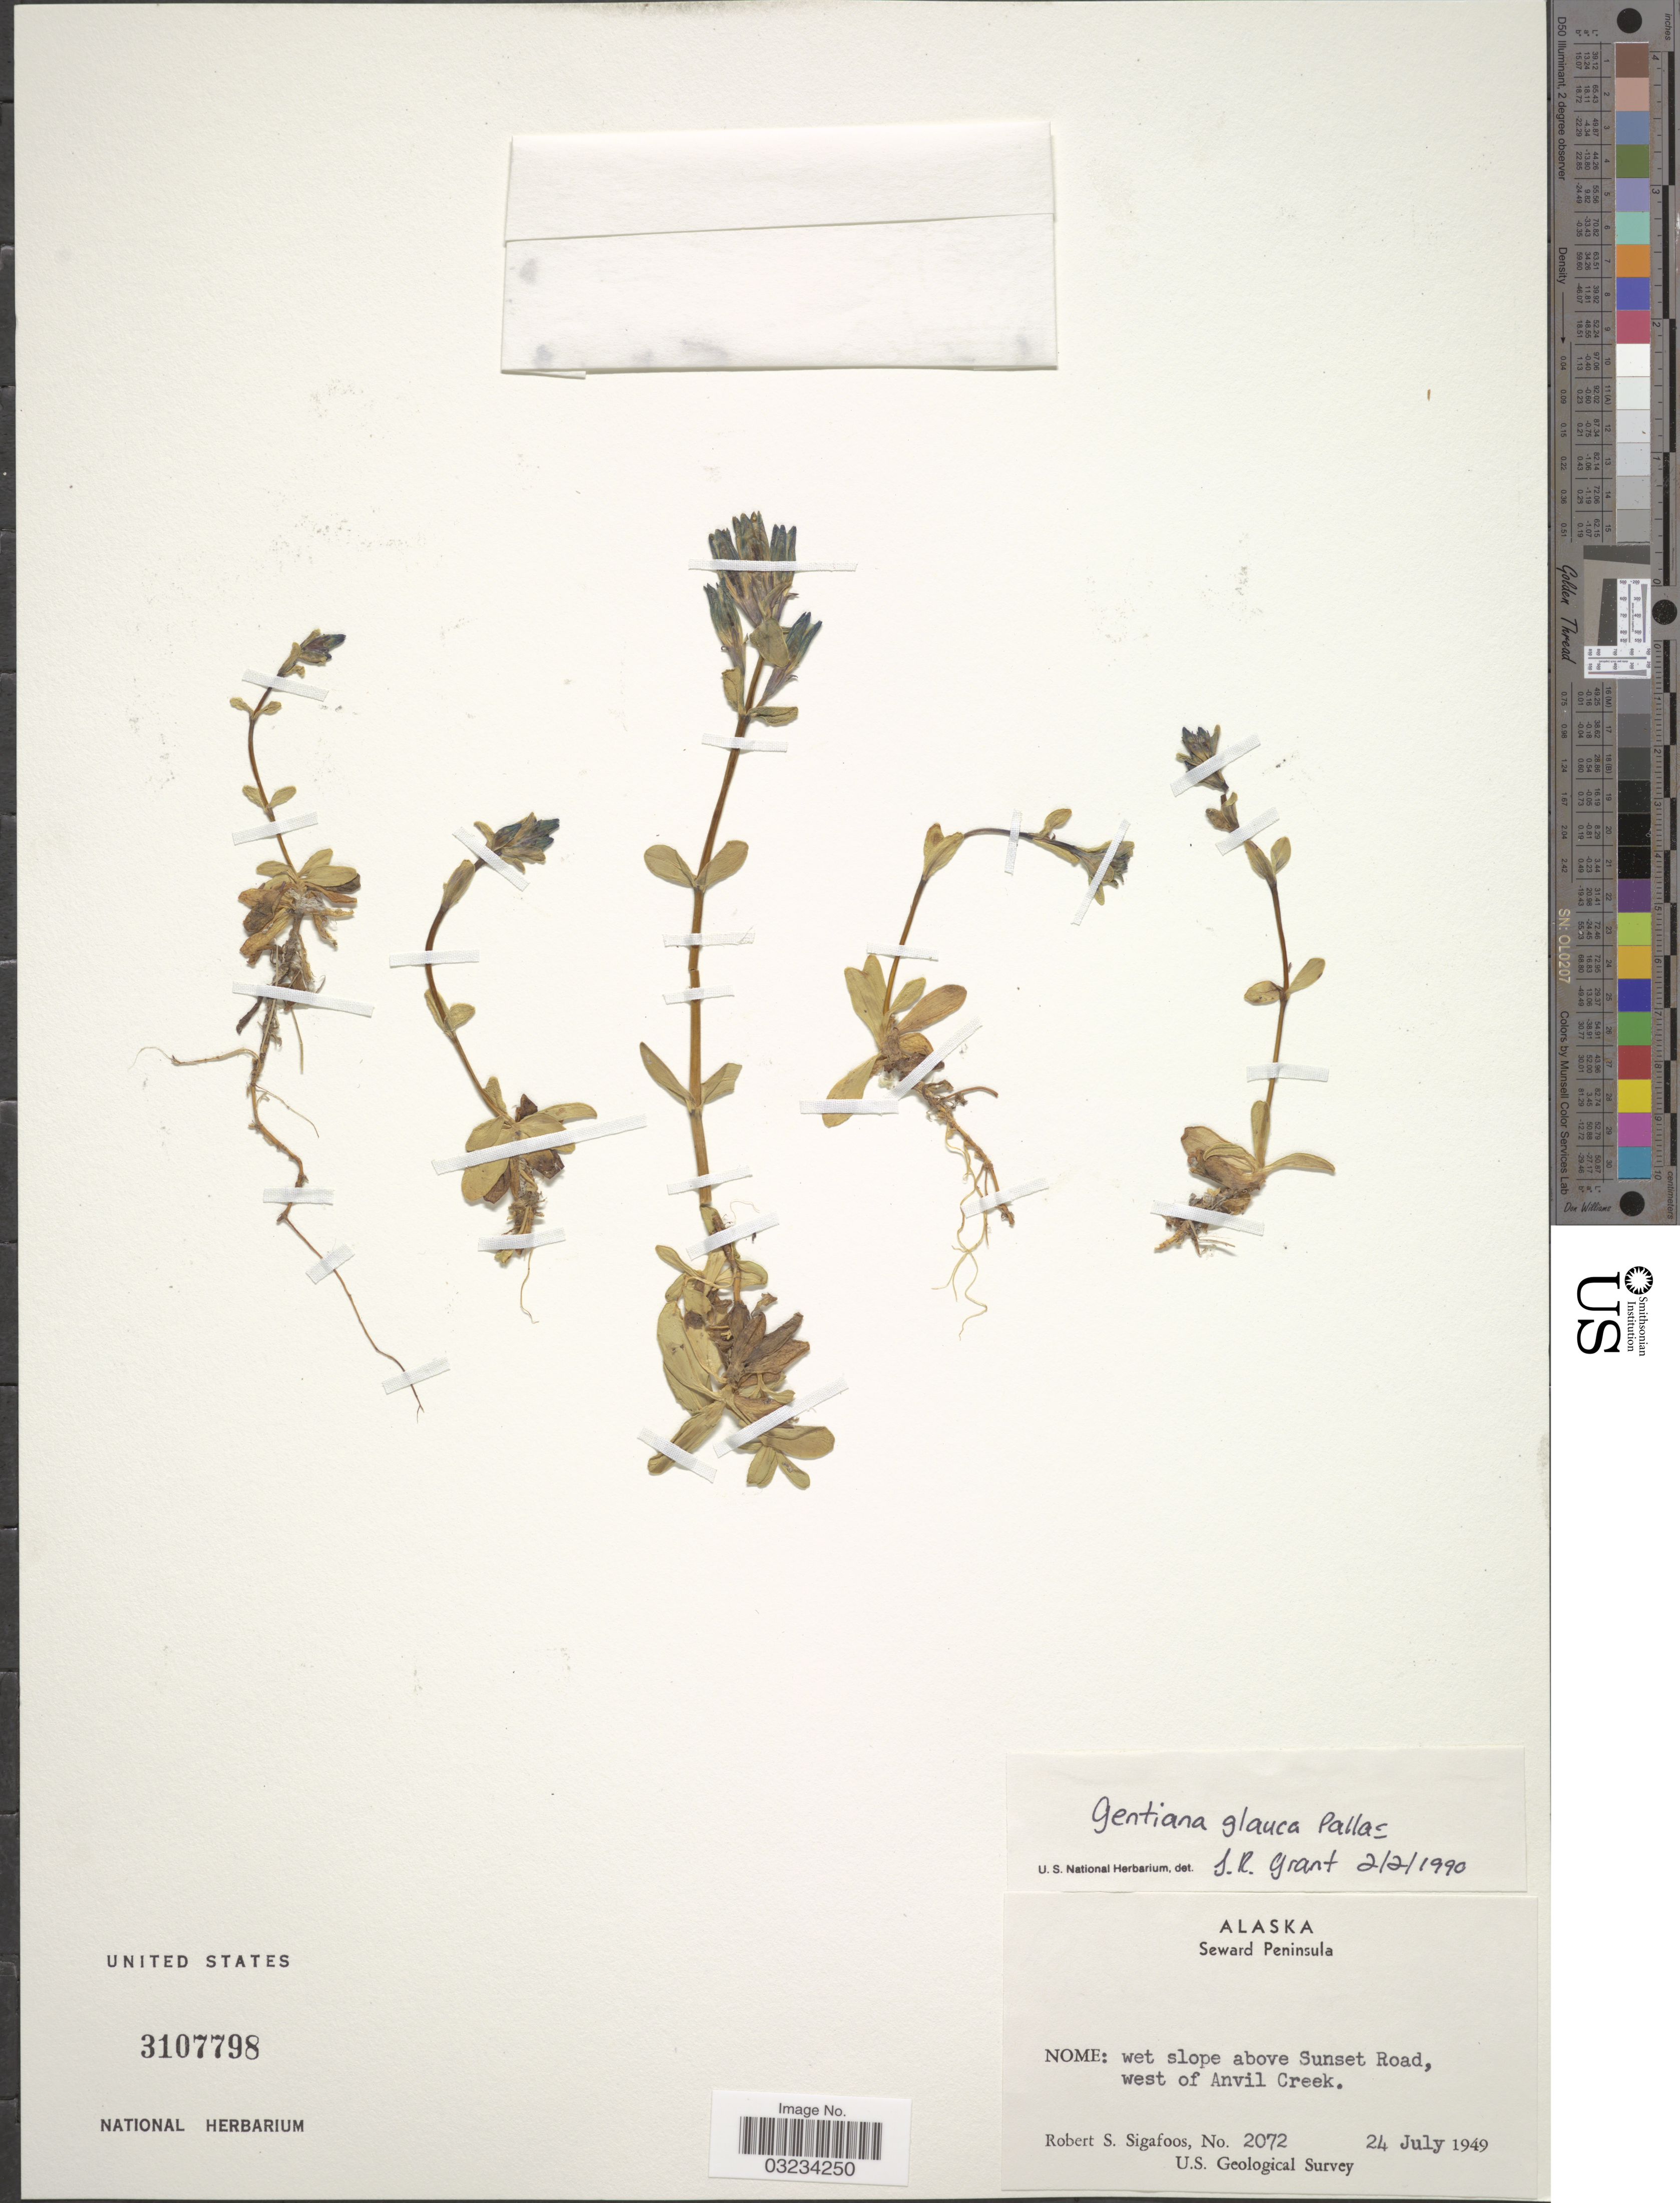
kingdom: Plantae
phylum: Tracheophyta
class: Magnoliopsida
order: Gentianales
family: Gentianaceae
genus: Gentiana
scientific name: Gentiana glauca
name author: Pall.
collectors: R. Sigafoos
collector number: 2072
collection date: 1949-07-24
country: United States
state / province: Alaska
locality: Seward Peninsula, Nome: wet slope above Sunset Road, west of Anvil Creek.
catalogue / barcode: US 3107798